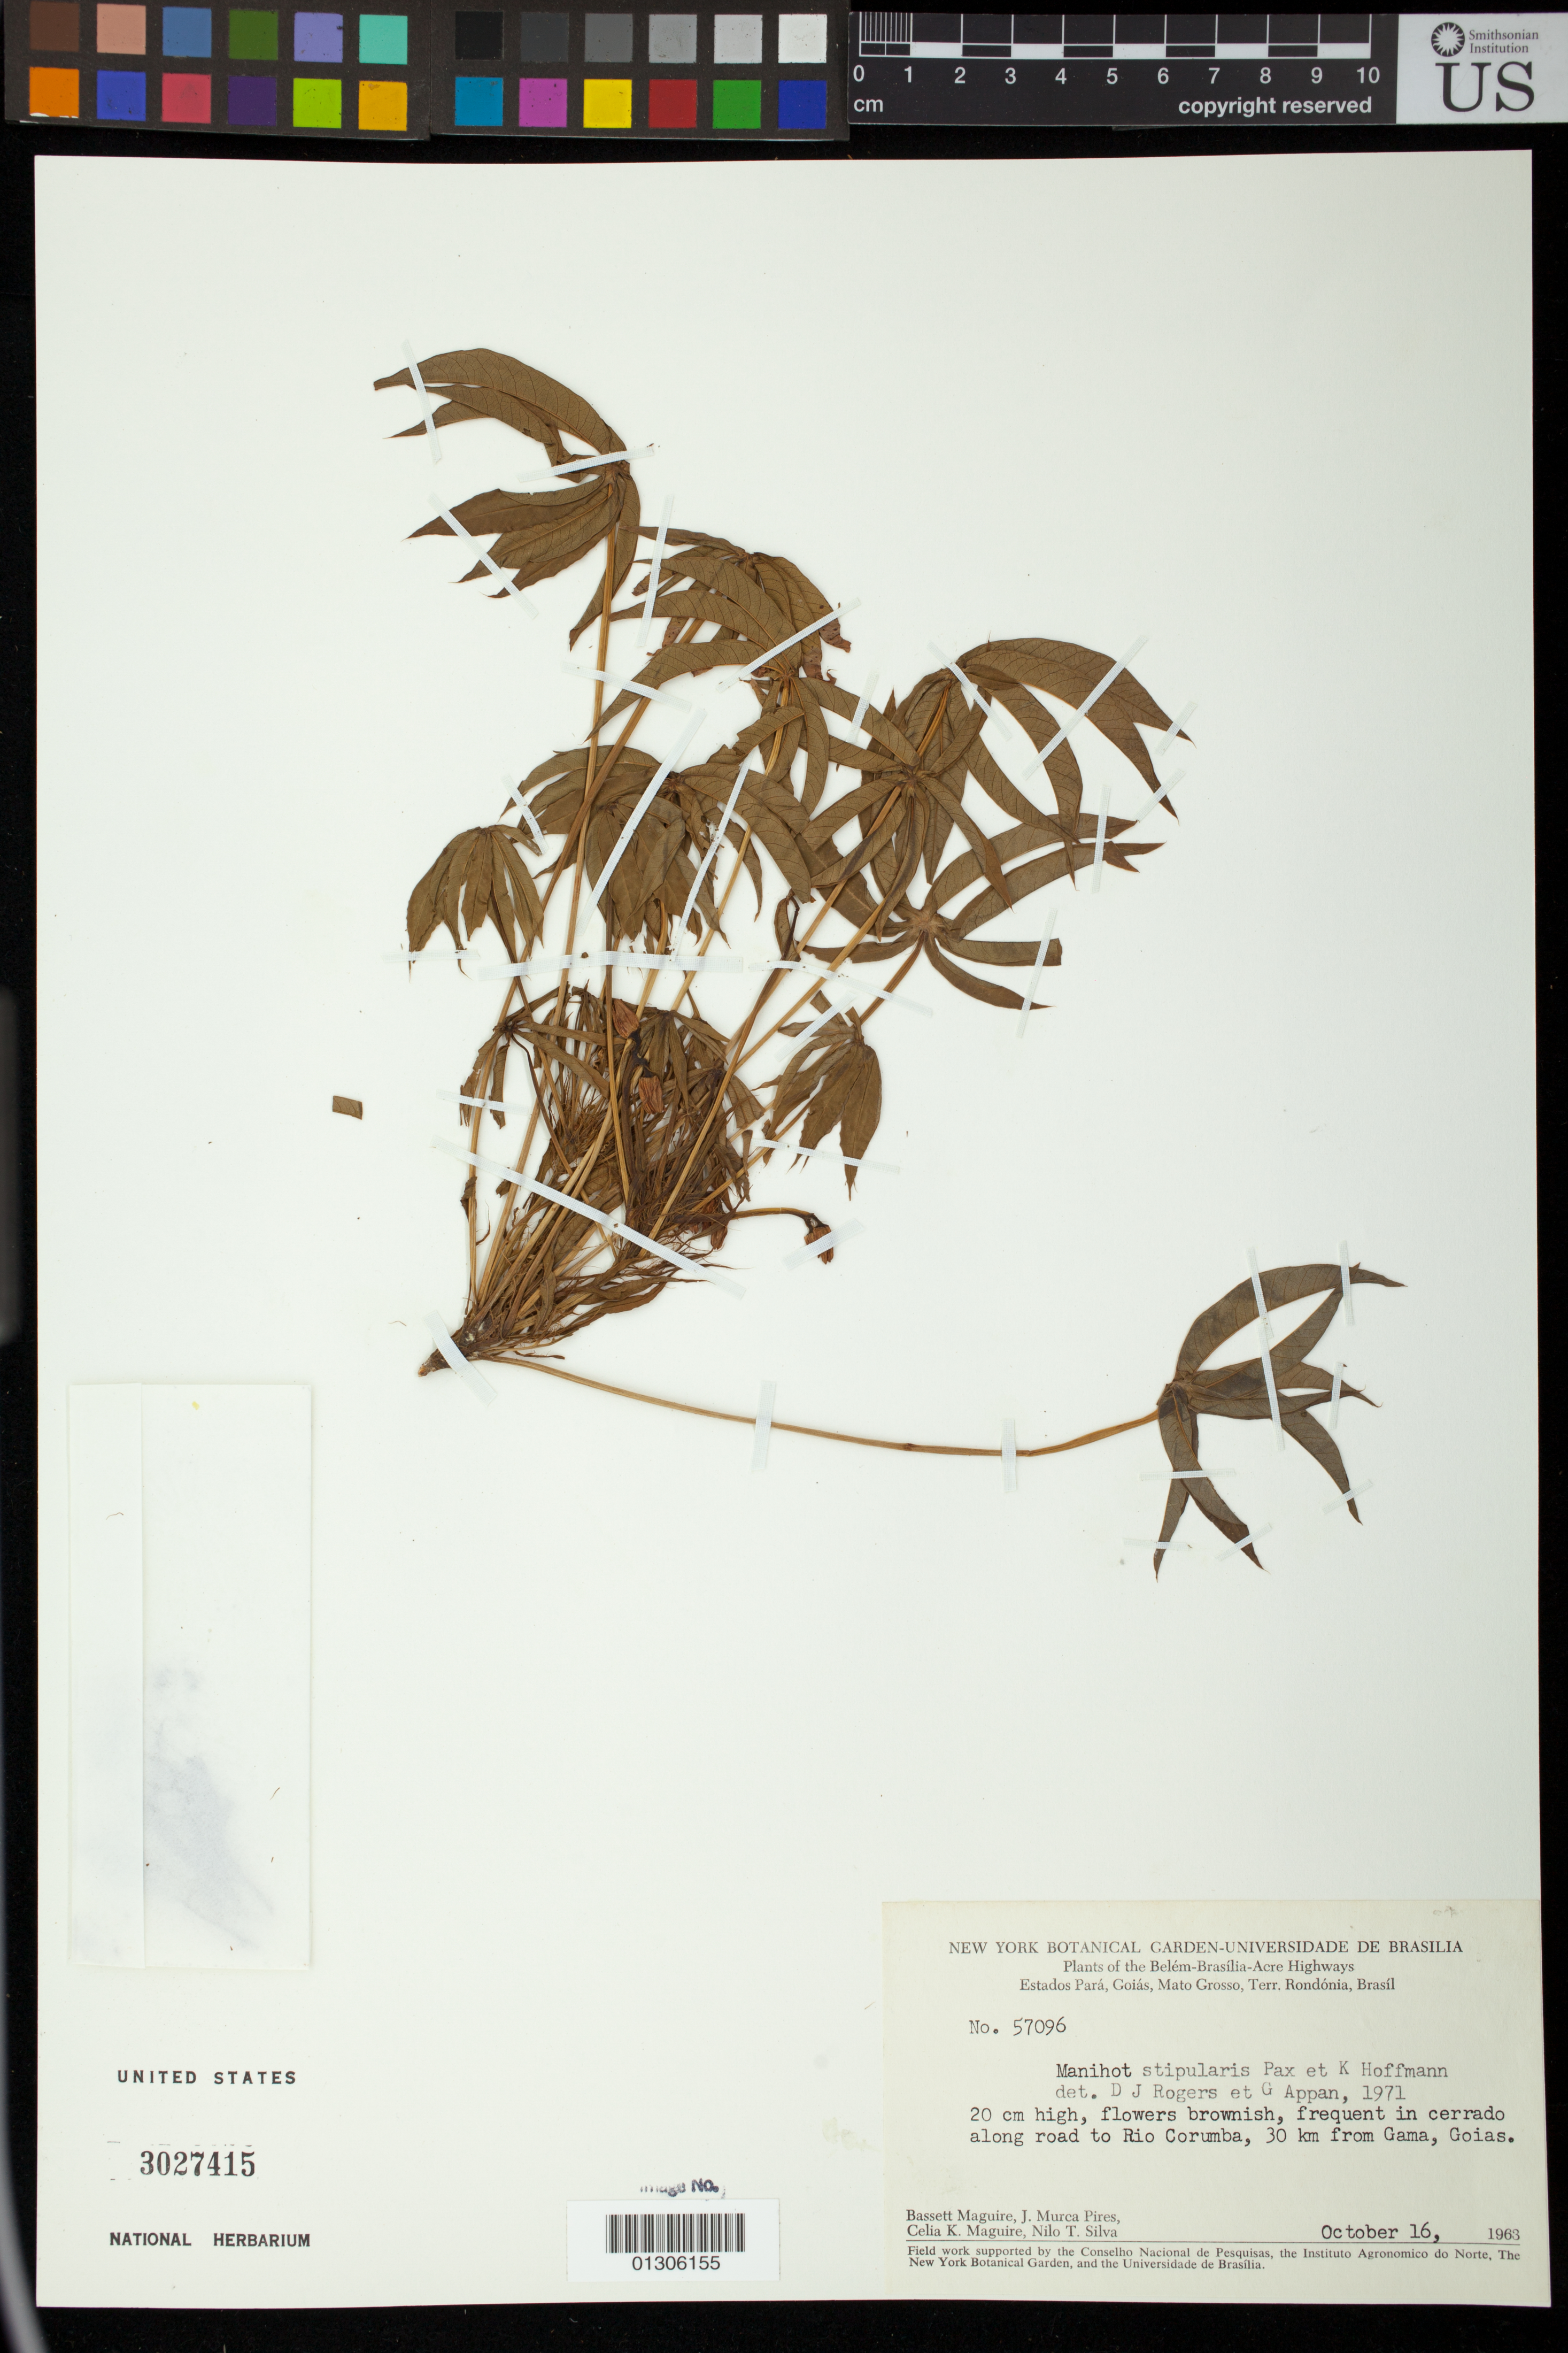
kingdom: Plantae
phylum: Tracheophyta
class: Magnoliopsida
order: Malpighiales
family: Euphorbiaceae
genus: Manihot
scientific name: Manihot pusilla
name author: Pohl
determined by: Mendoza, M.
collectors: B. Maguire, J. Murca Pires, C. K. Maguire & N. T. Silva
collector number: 57096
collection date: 1963-10-16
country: Brazil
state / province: Goias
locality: along road to Rio Corumba, 30 km from Gama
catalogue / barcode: US 3027415